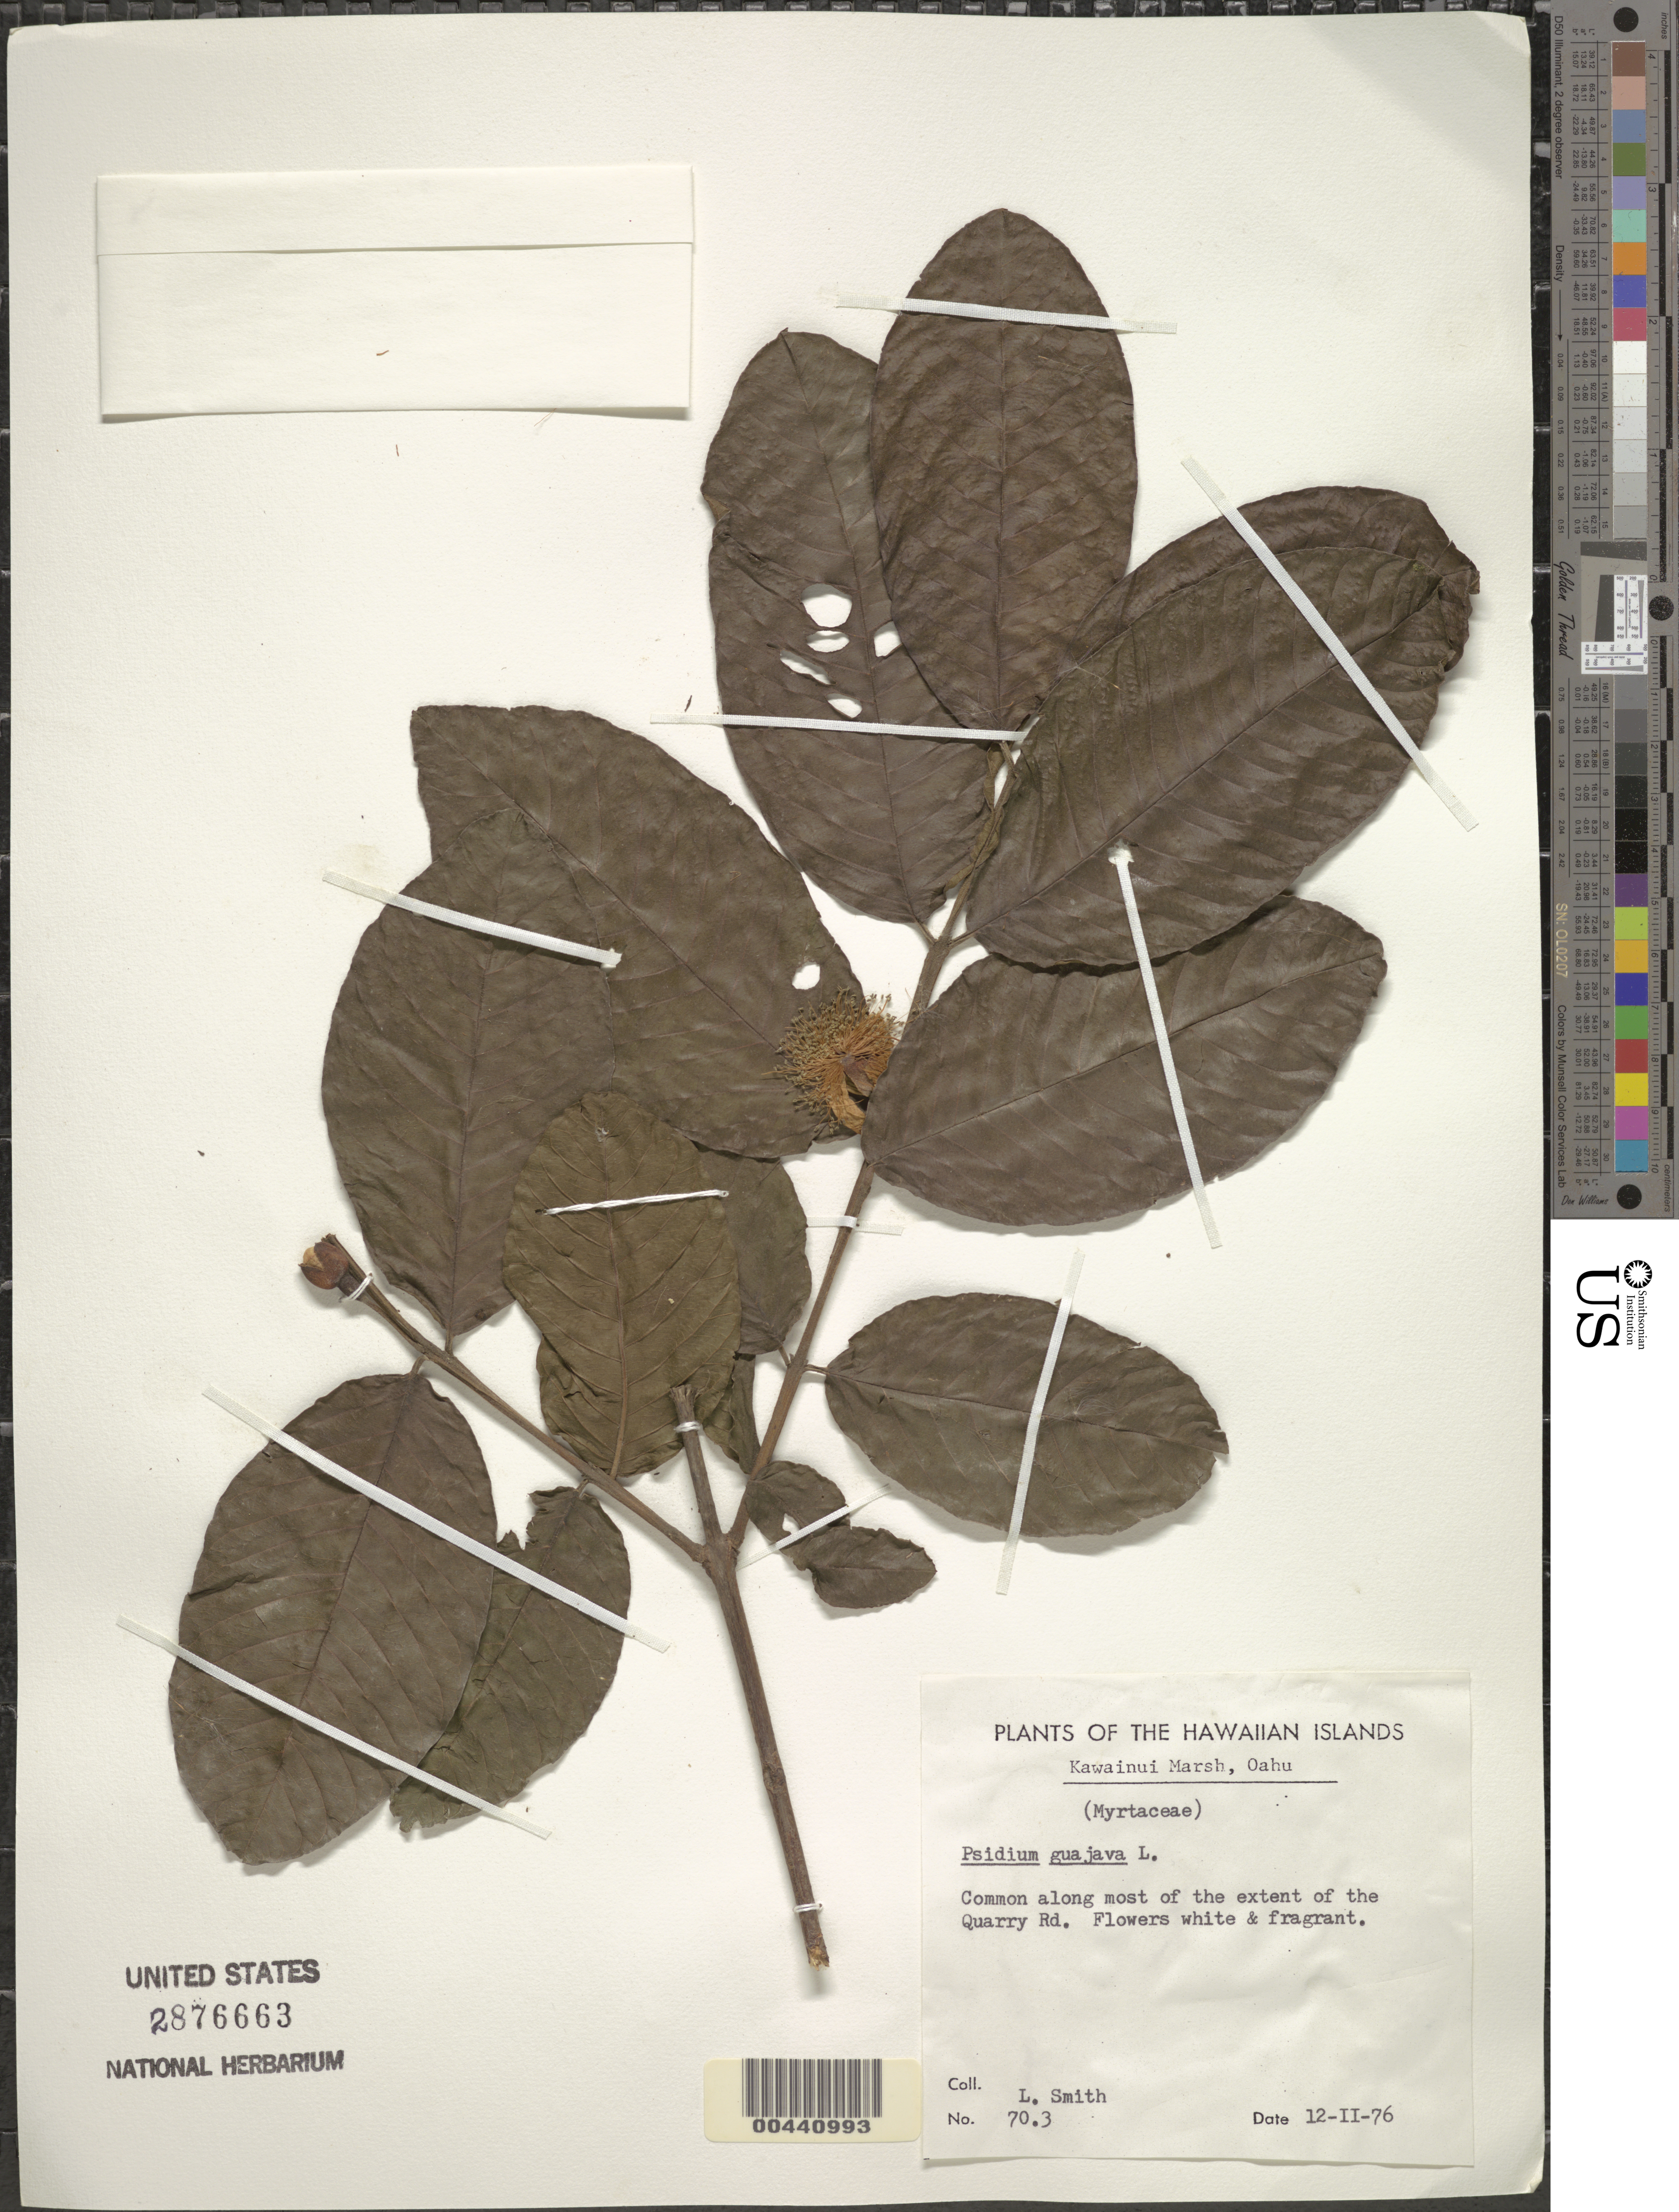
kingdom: Plantae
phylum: Tracheophyta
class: Magnoliopsida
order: Myrtales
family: Myrtaceae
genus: Psidium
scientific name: Psidium guajava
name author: L.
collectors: L. Smith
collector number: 70.3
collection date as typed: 12 Feb 1976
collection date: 1976-02-12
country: United States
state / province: Hawaii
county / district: Honolulu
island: Oahu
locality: Kawainui Marsh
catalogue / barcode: US 2876663